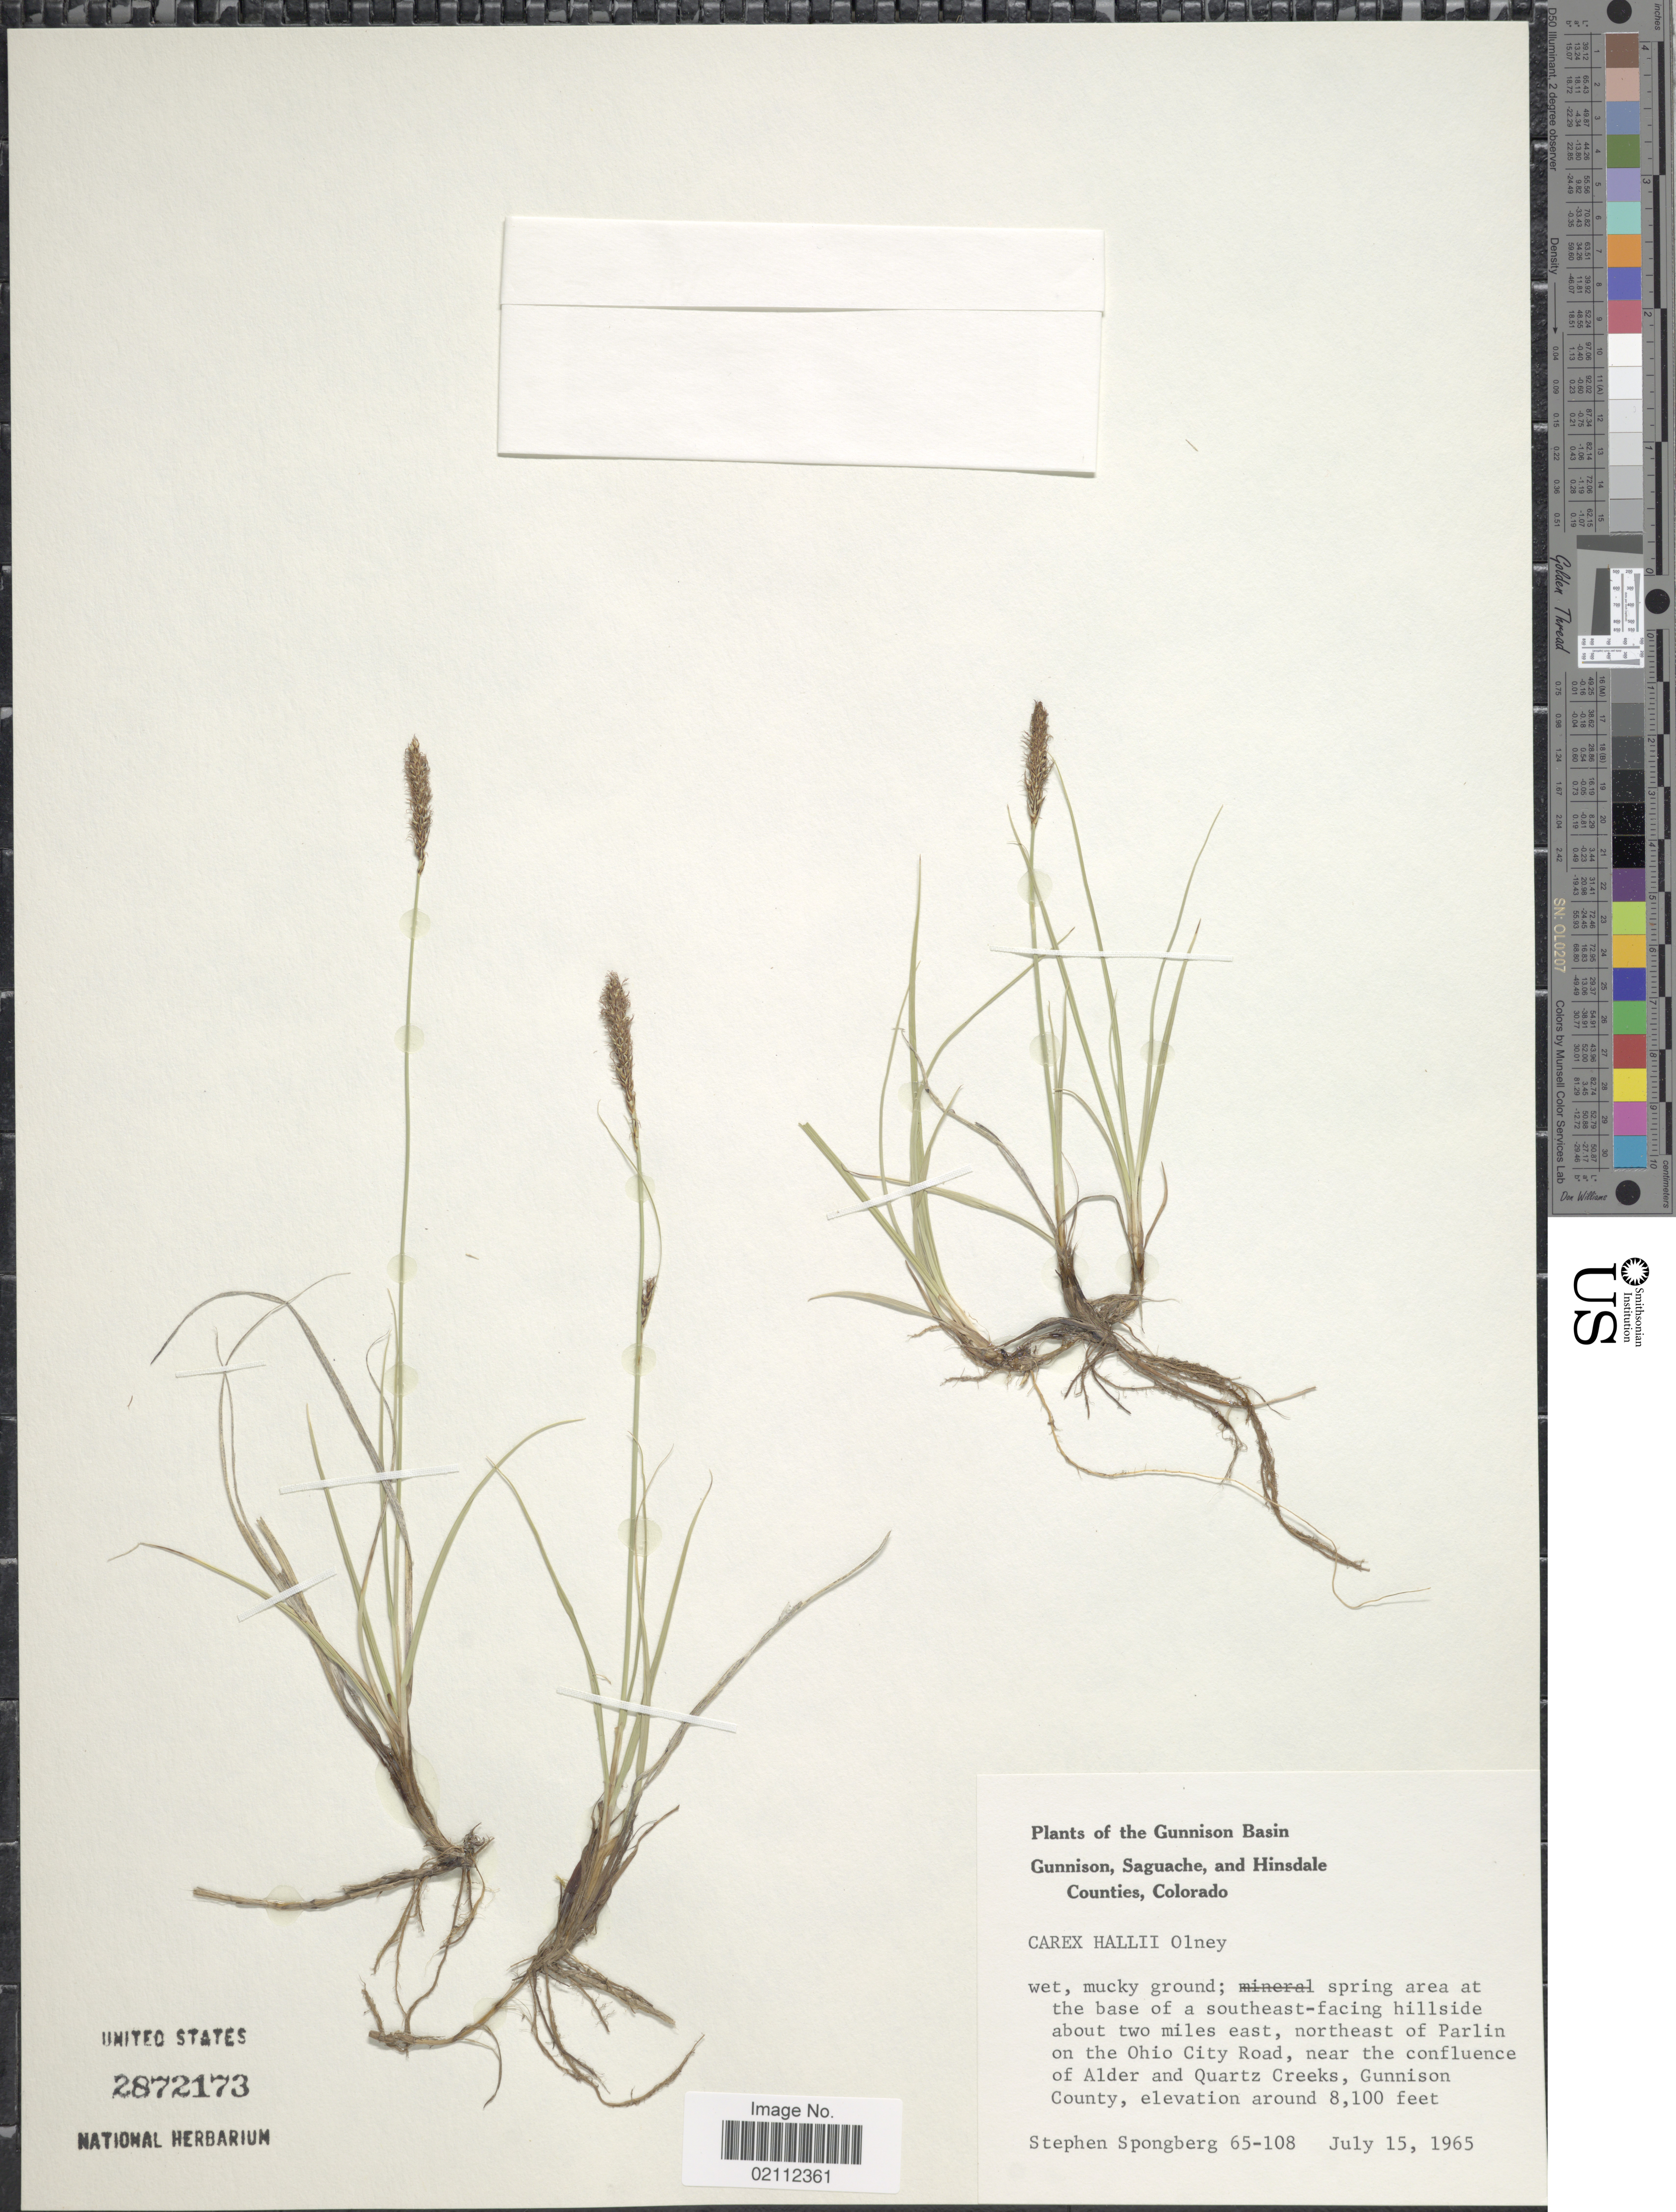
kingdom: Plantae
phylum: Tracheophyta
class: Liliopsida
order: Poales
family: Cyperaceae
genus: Carex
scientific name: Carex hallii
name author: Olney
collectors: S. A.Spongberg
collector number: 65-108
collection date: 1965-07-15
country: United States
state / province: Colorado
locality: Gunnison Basin. about two miles east, northeast of Parlin on the Ohio City Road, near the confluence of Alder and Quartz Creeks, Gunnison County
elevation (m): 2469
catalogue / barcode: US 2872173